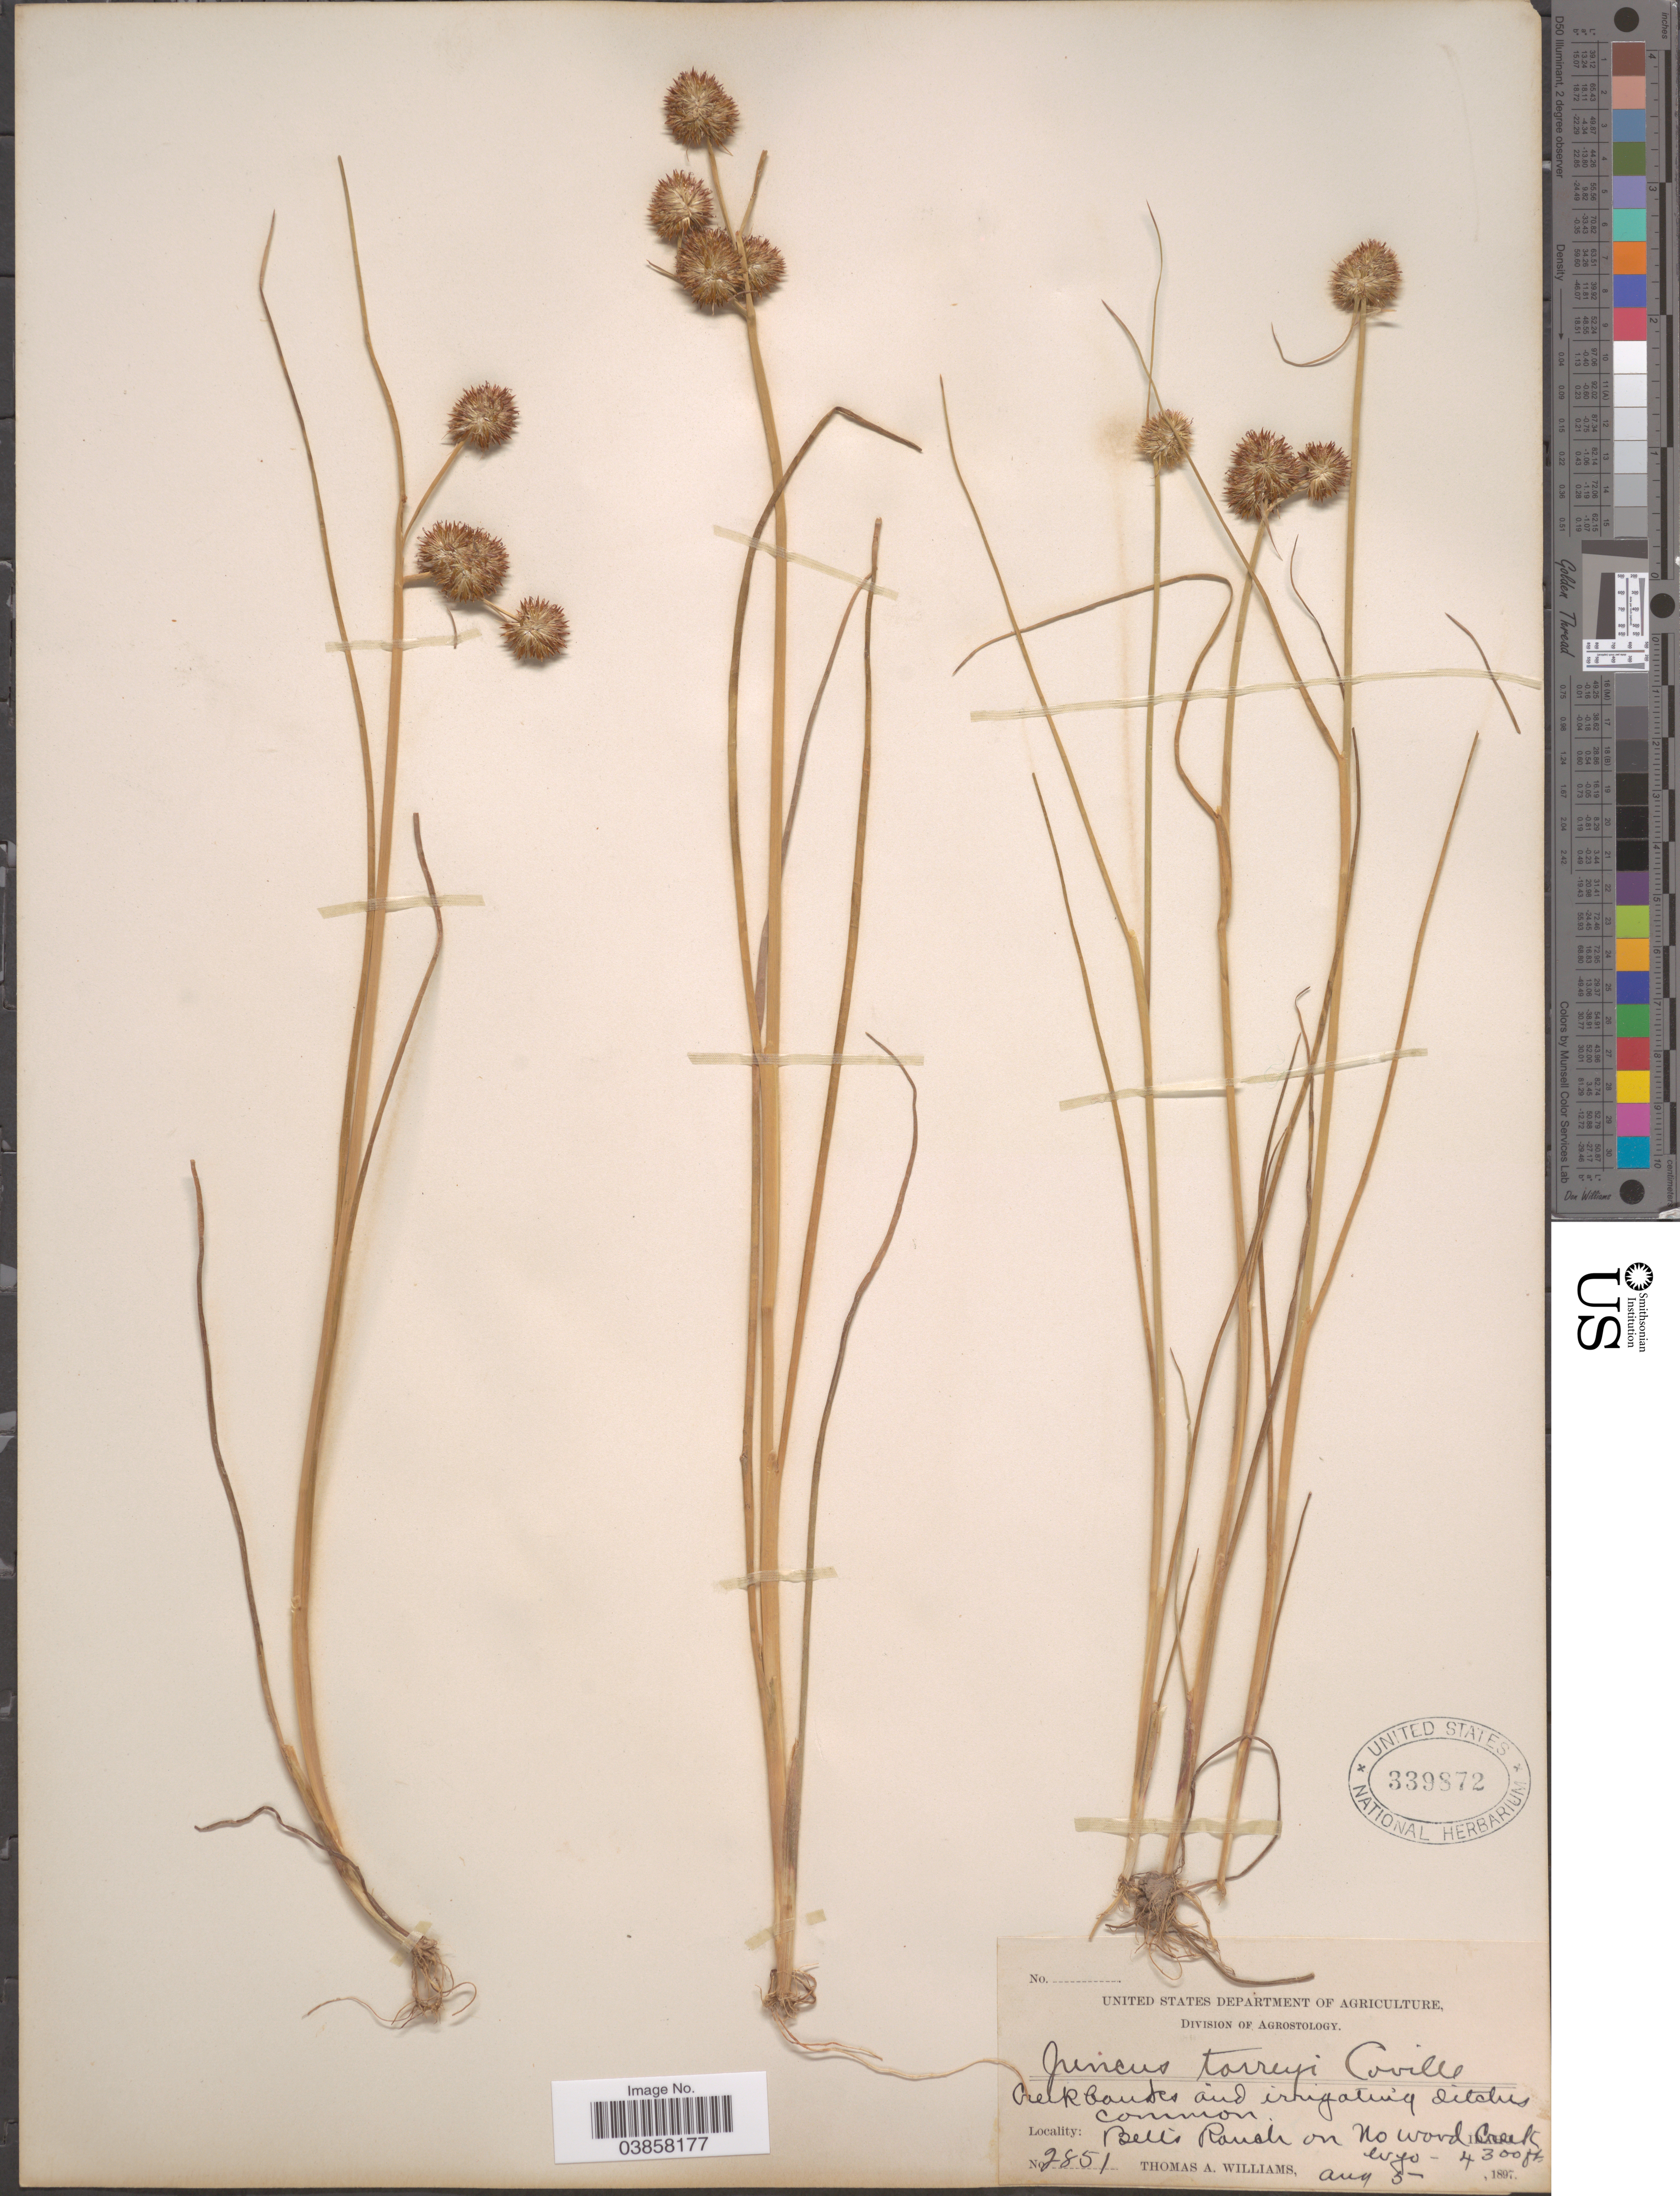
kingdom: Plantae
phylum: Tracheophyta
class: Liliopsida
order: Poales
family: Juncaceae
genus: Juncus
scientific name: Juncus torreyi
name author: Coville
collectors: T. A. Williams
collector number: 2851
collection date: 1897-08-05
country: United States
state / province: Wyoming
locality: Bell's Ranch on No Word Creek.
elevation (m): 1311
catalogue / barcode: US 339872